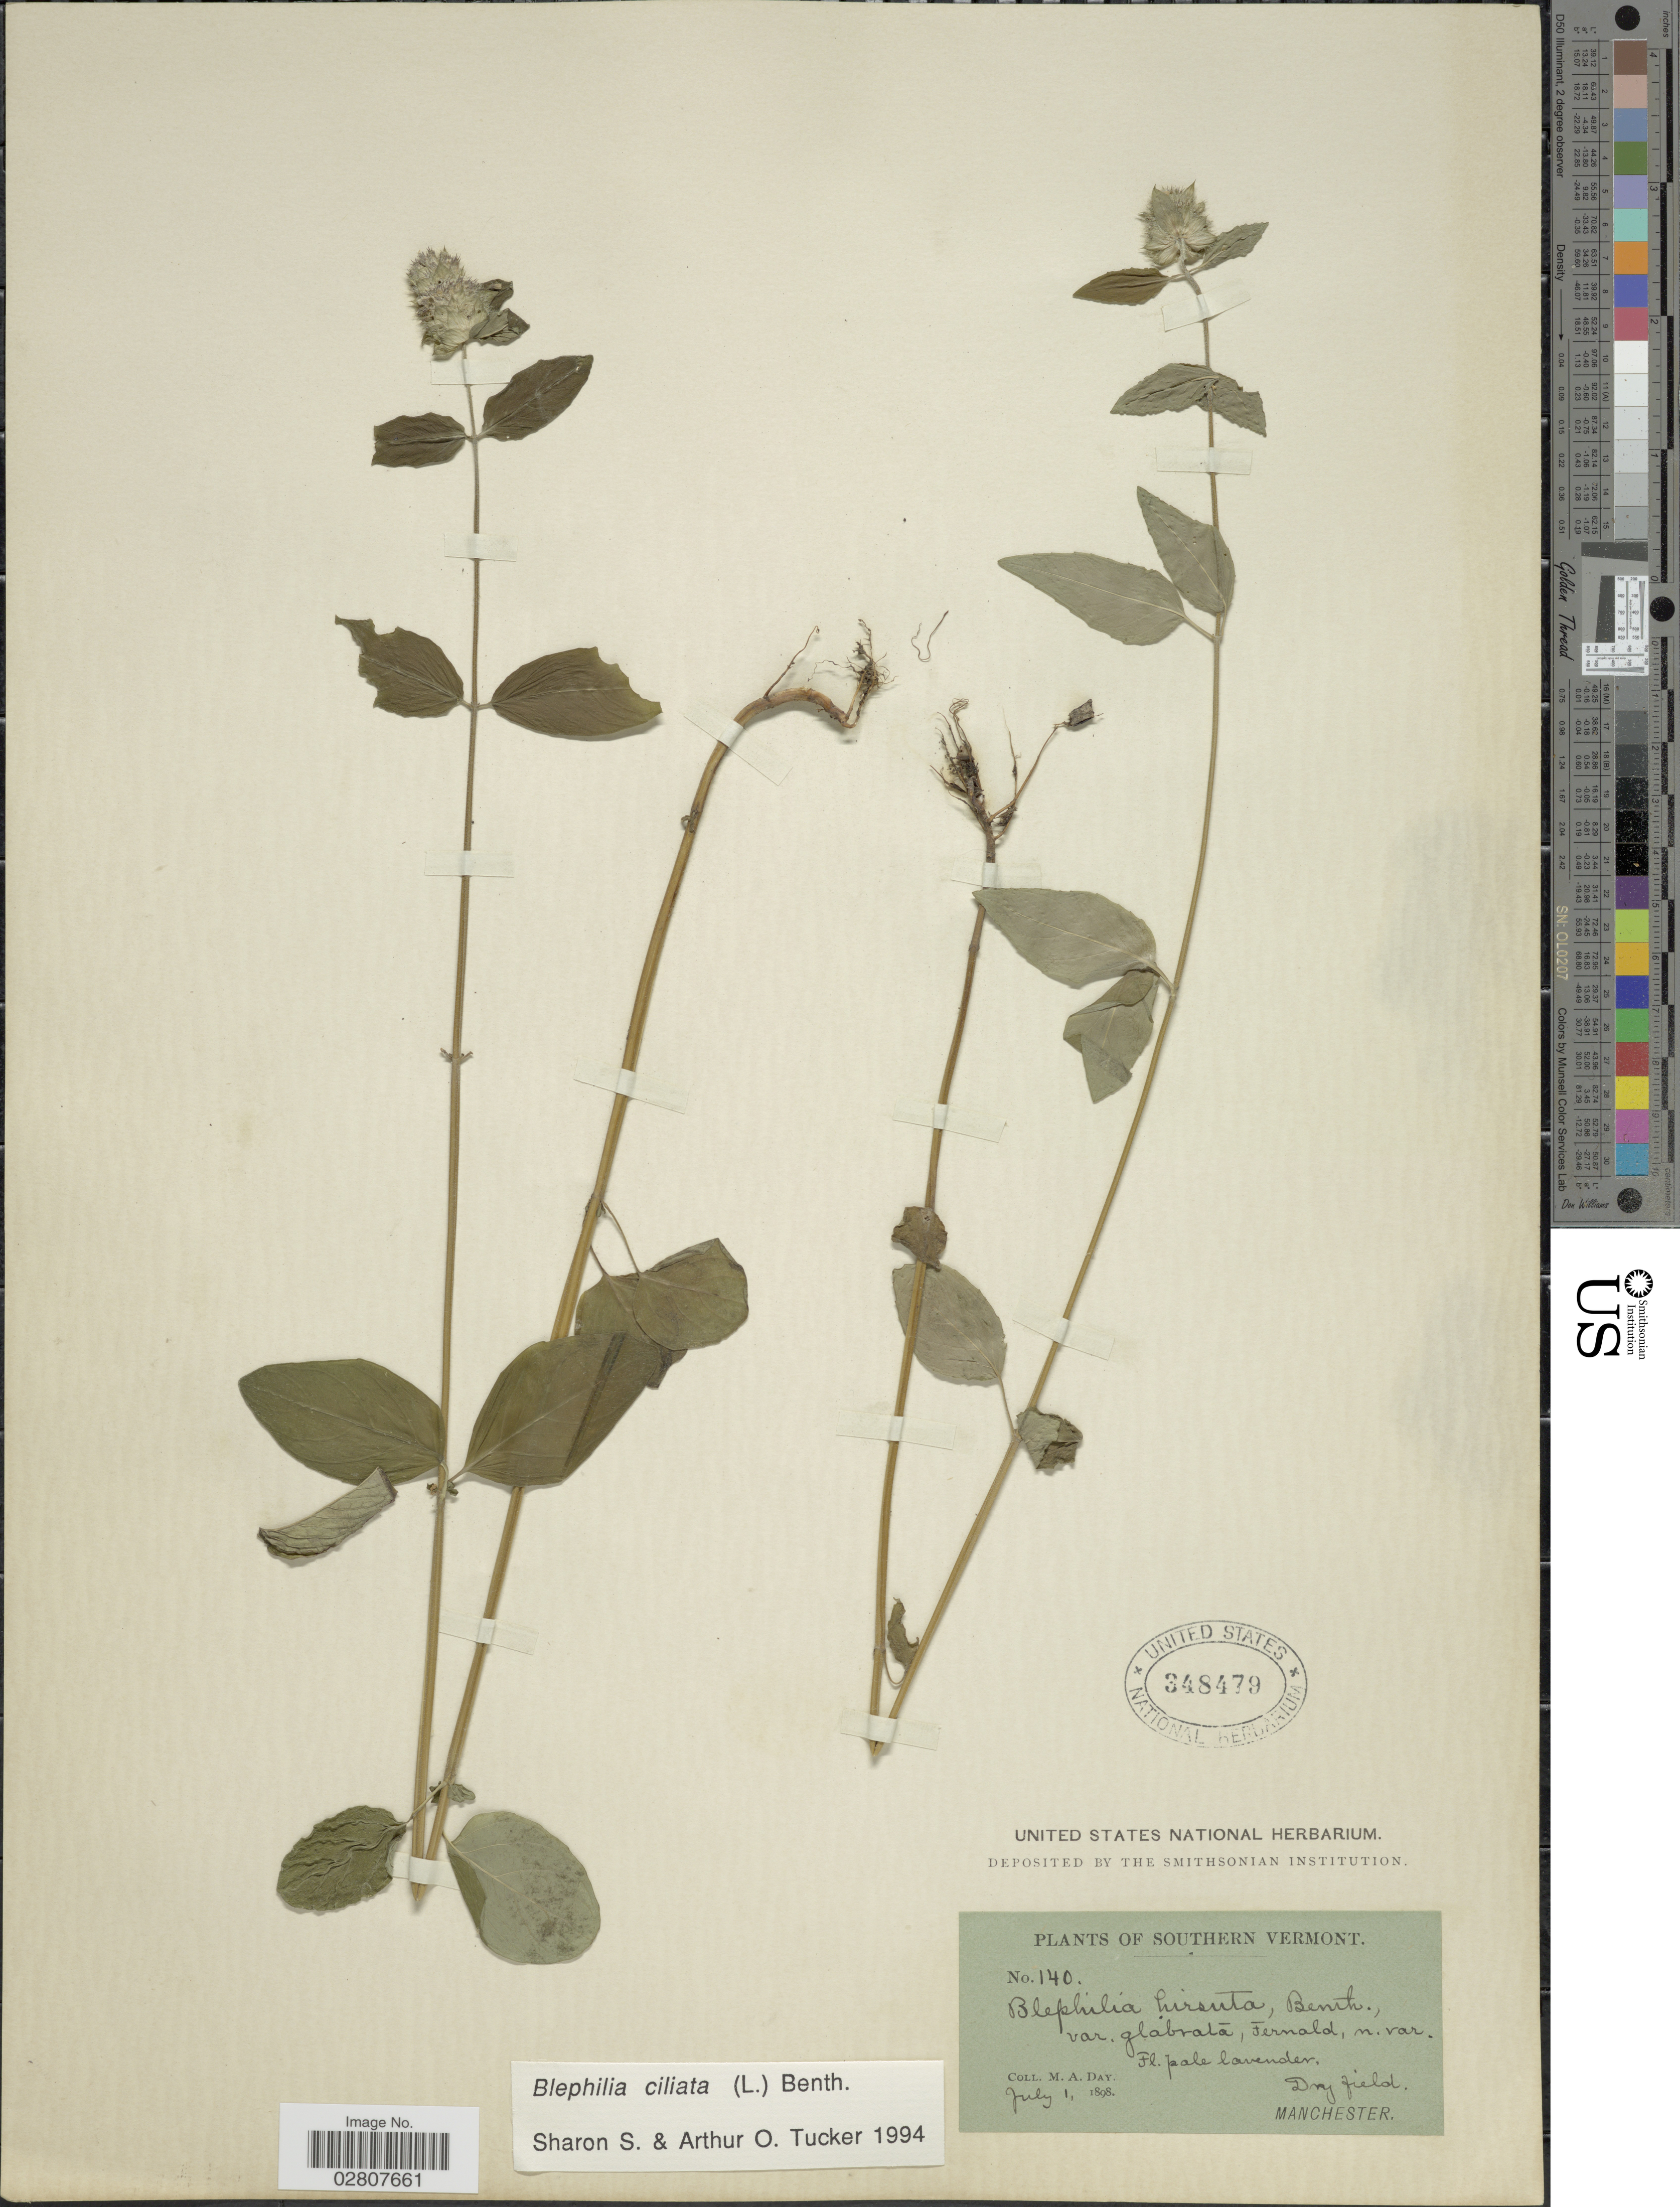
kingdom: Plantae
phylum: Tracheophyta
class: Magnoliopsida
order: Lamiales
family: Lamiaceae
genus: Blephilia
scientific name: Blephilia ciliata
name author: (L.) Raf. ex Benth.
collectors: M. Day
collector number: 140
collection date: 1898-07-01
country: United States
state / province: Vermont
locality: Southern Vermont. Manchester.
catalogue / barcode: US 348479